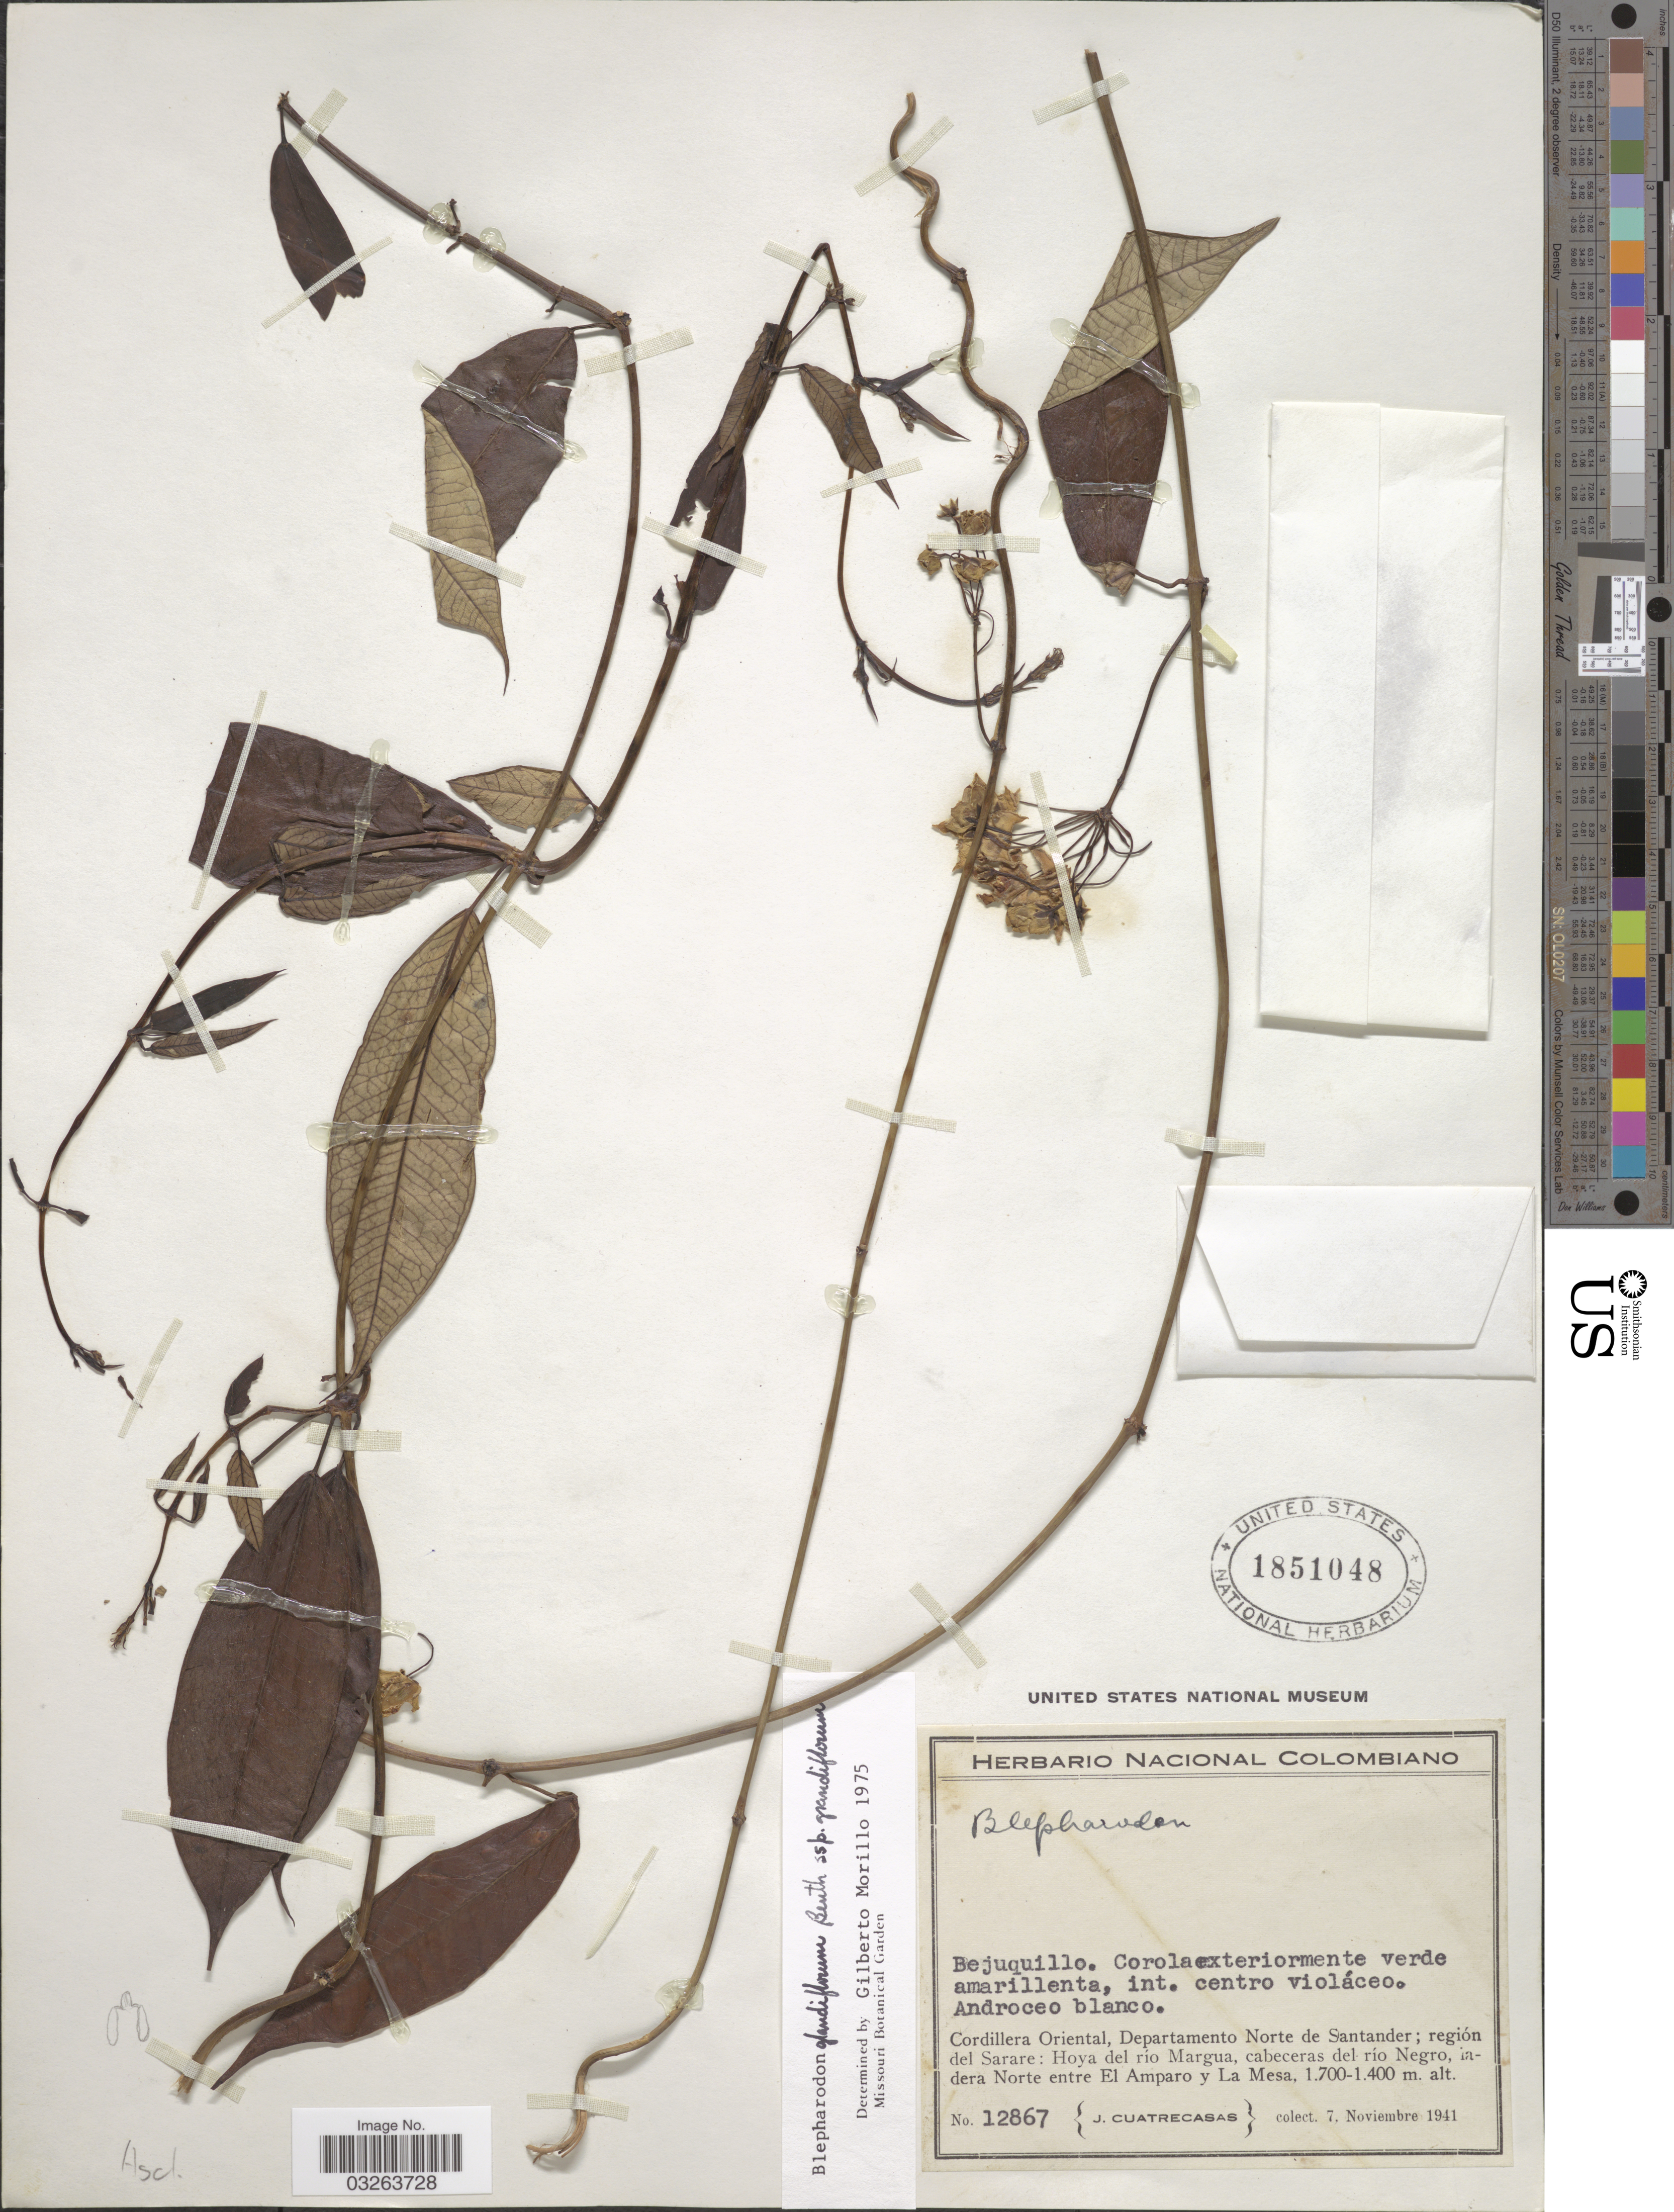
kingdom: Plantae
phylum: Tracheophyta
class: Magnoliopsida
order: Gentianales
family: Apocynaceae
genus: Blepharodon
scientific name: Blepharodon grandiflorum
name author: Benth.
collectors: J. Cuatrecasas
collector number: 12867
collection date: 1941-11-07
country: Colombia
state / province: Norte de Santander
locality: Cordillera Oriental, Departamento Norte de Santander; región del Sarare: Hoya del río Margua, cabeceras del río Negro, ladera Norte entre El Amparo y La Mesa.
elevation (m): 1400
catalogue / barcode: US 1851048